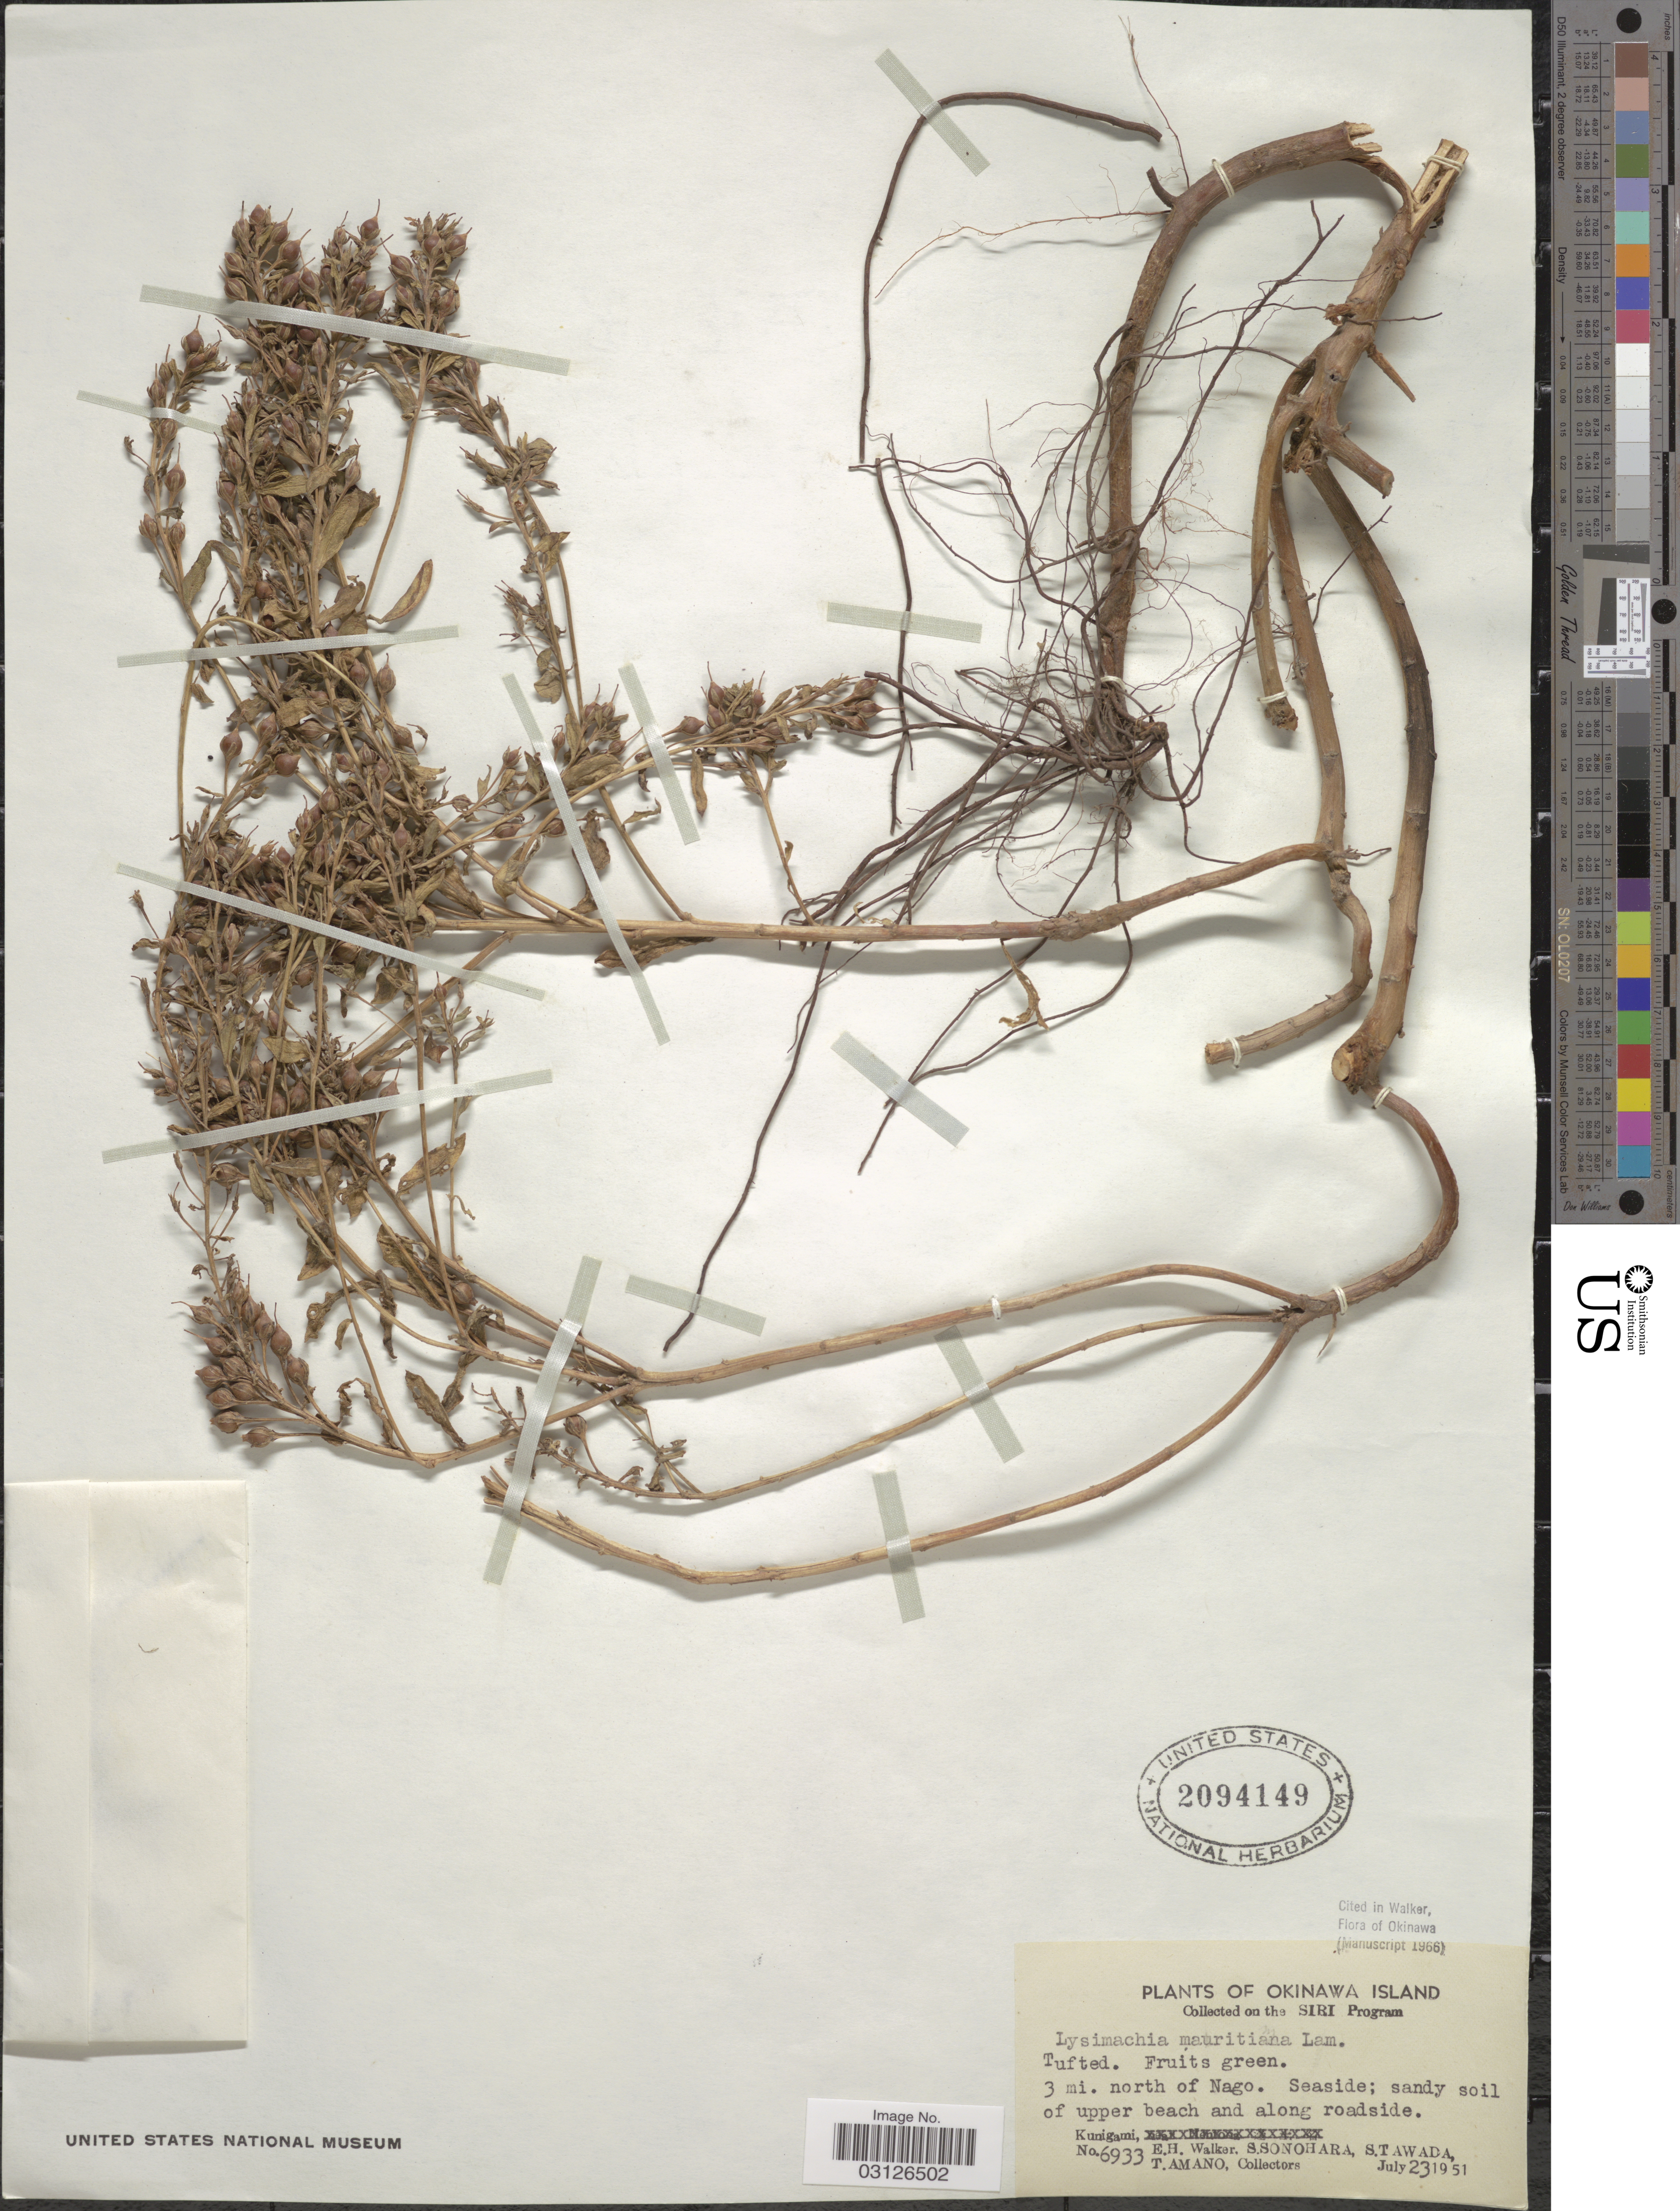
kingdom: Plantae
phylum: Tracheophyta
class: Magnoliopsida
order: Ericales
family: Primulaceae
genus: Lysimachia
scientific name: Lysimachia mauritiana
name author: Lam.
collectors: E. H. Walker, S. Sonohara & T. Amano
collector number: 6933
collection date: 1951-07-23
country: Japan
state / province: Okinawa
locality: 3 mi. north of Nago. Kunigami.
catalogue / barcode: US 2094149